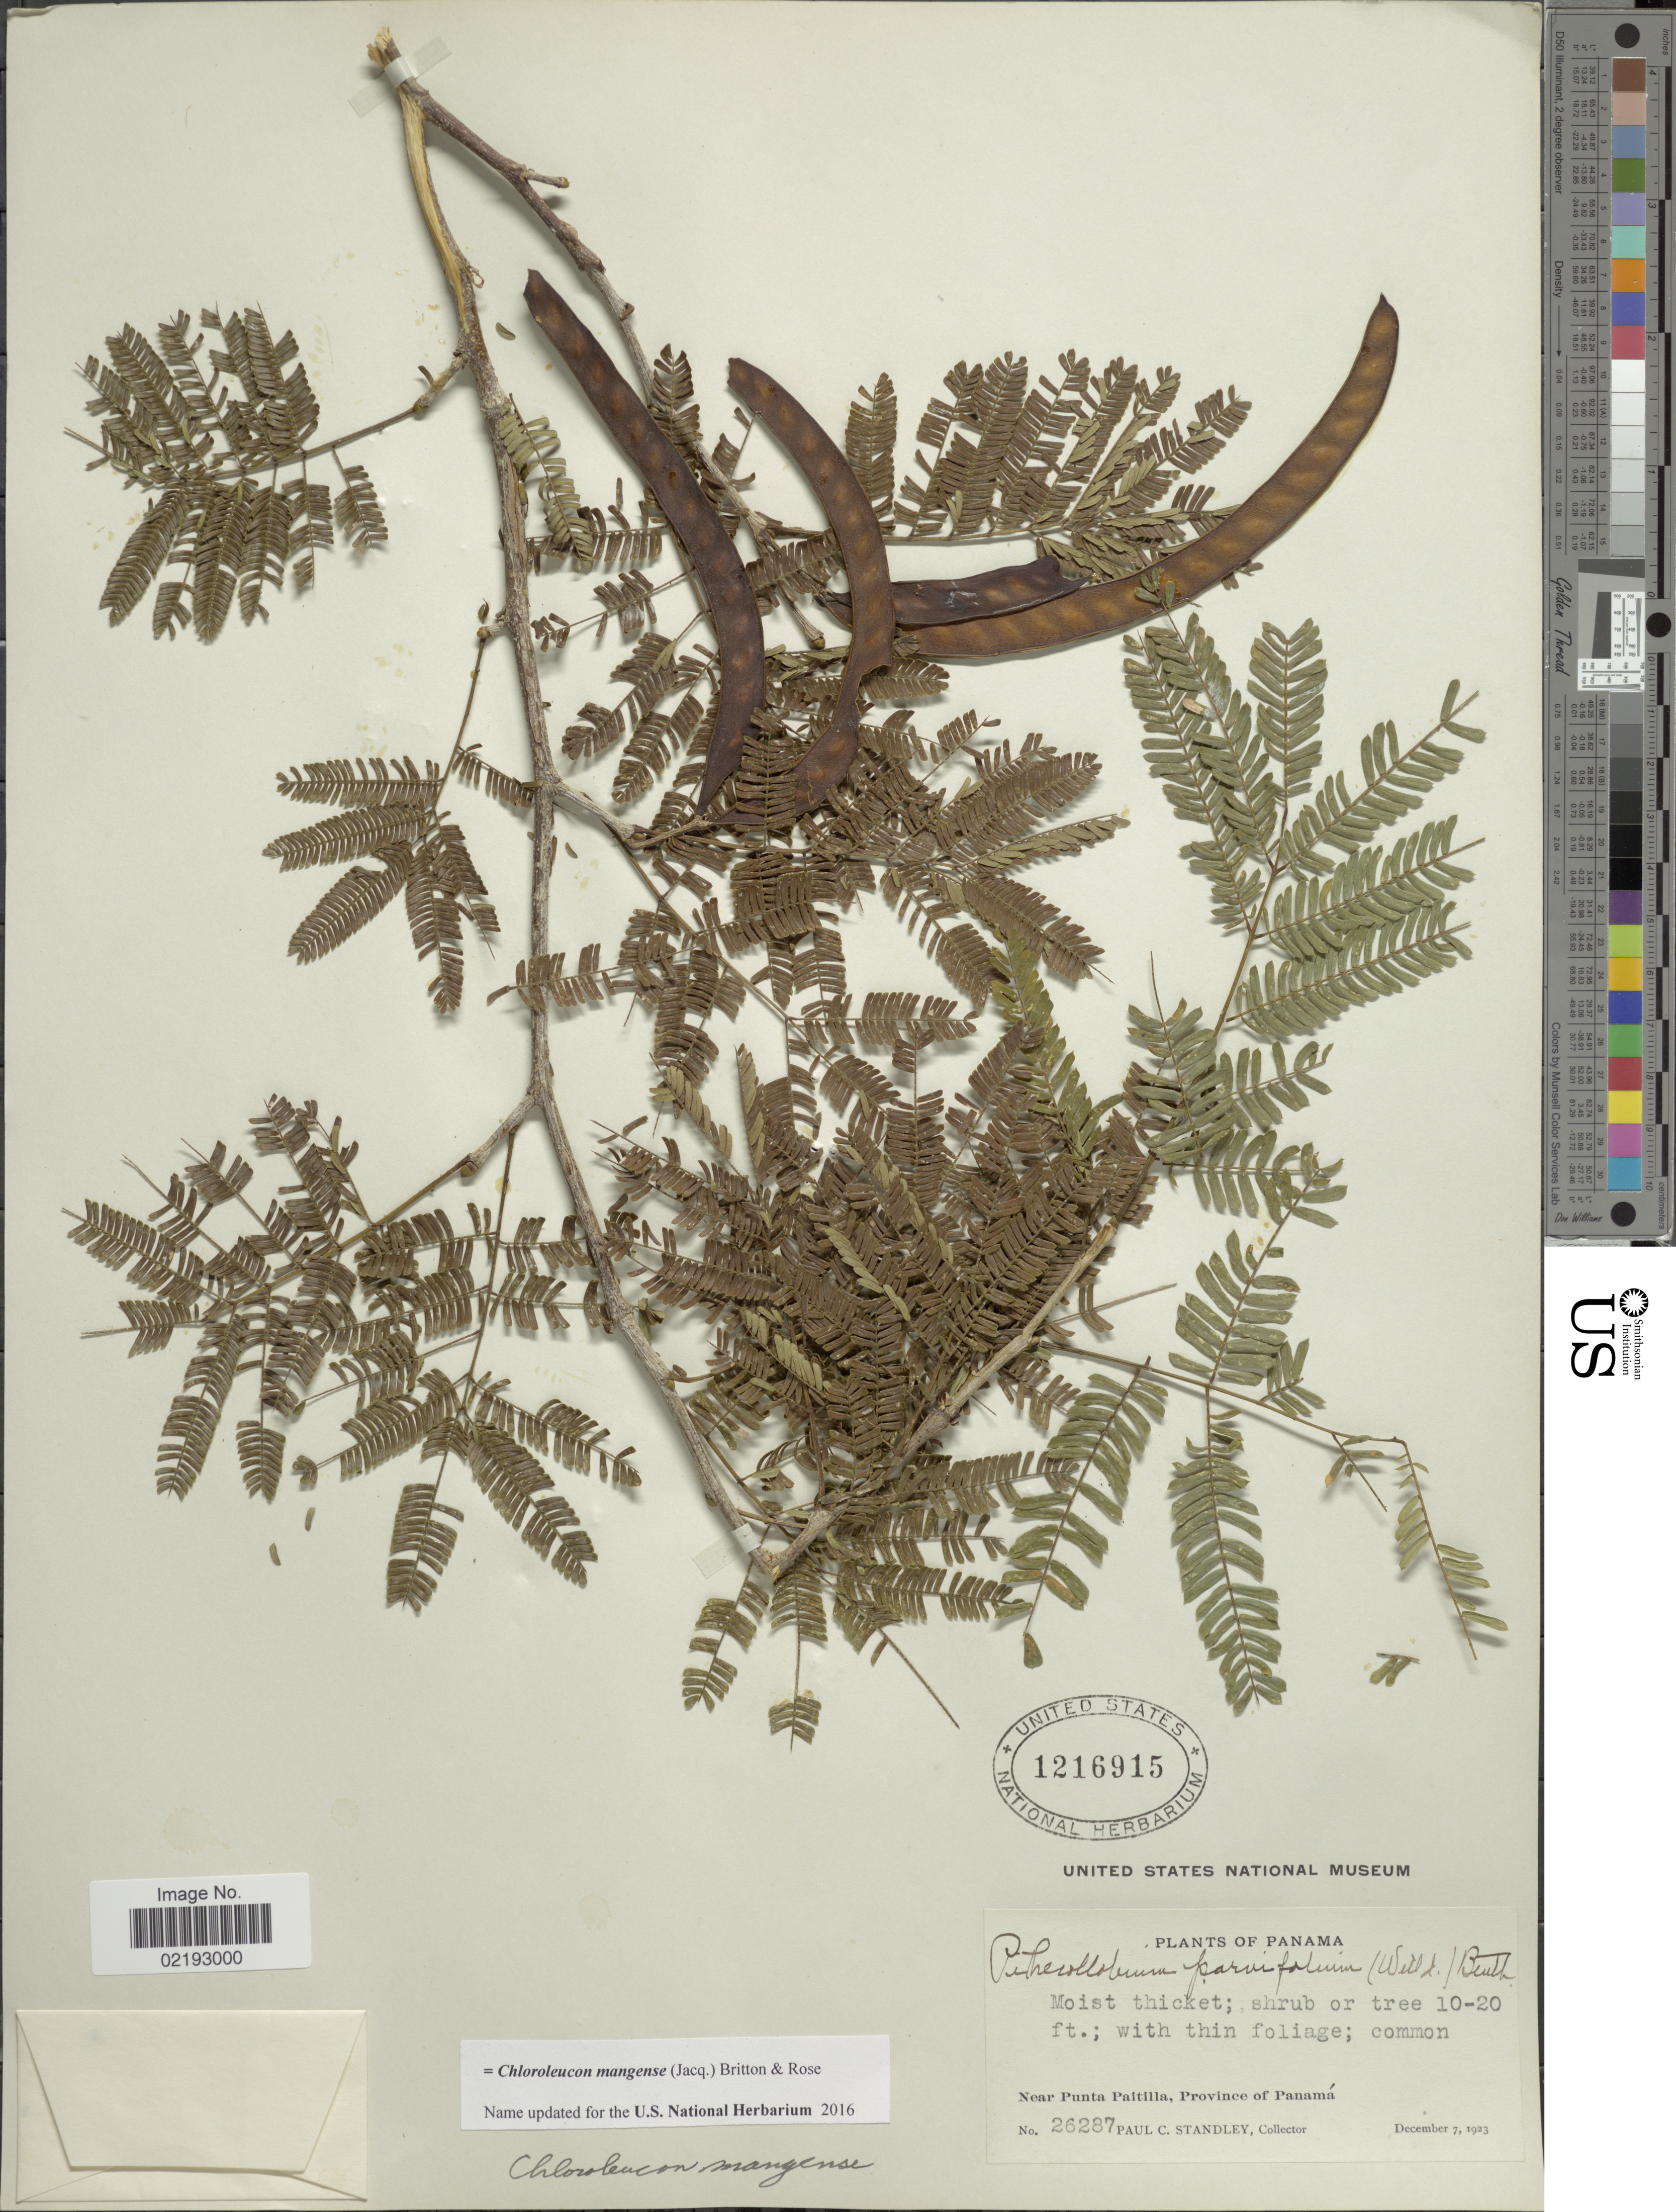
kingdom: Plantae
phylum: Tracheophyta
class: Magnoliopsida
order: Fabales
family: Fabaceae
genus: Chloroleucon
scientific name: Chloroleucon mangense var. mangense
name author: (Jacq.) Britton & Rose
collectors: P. C. Standley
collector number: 26287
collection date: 1923-12-07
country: Panama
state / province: Panamá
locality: Near Punta Paitilla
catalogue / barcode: US 1216915